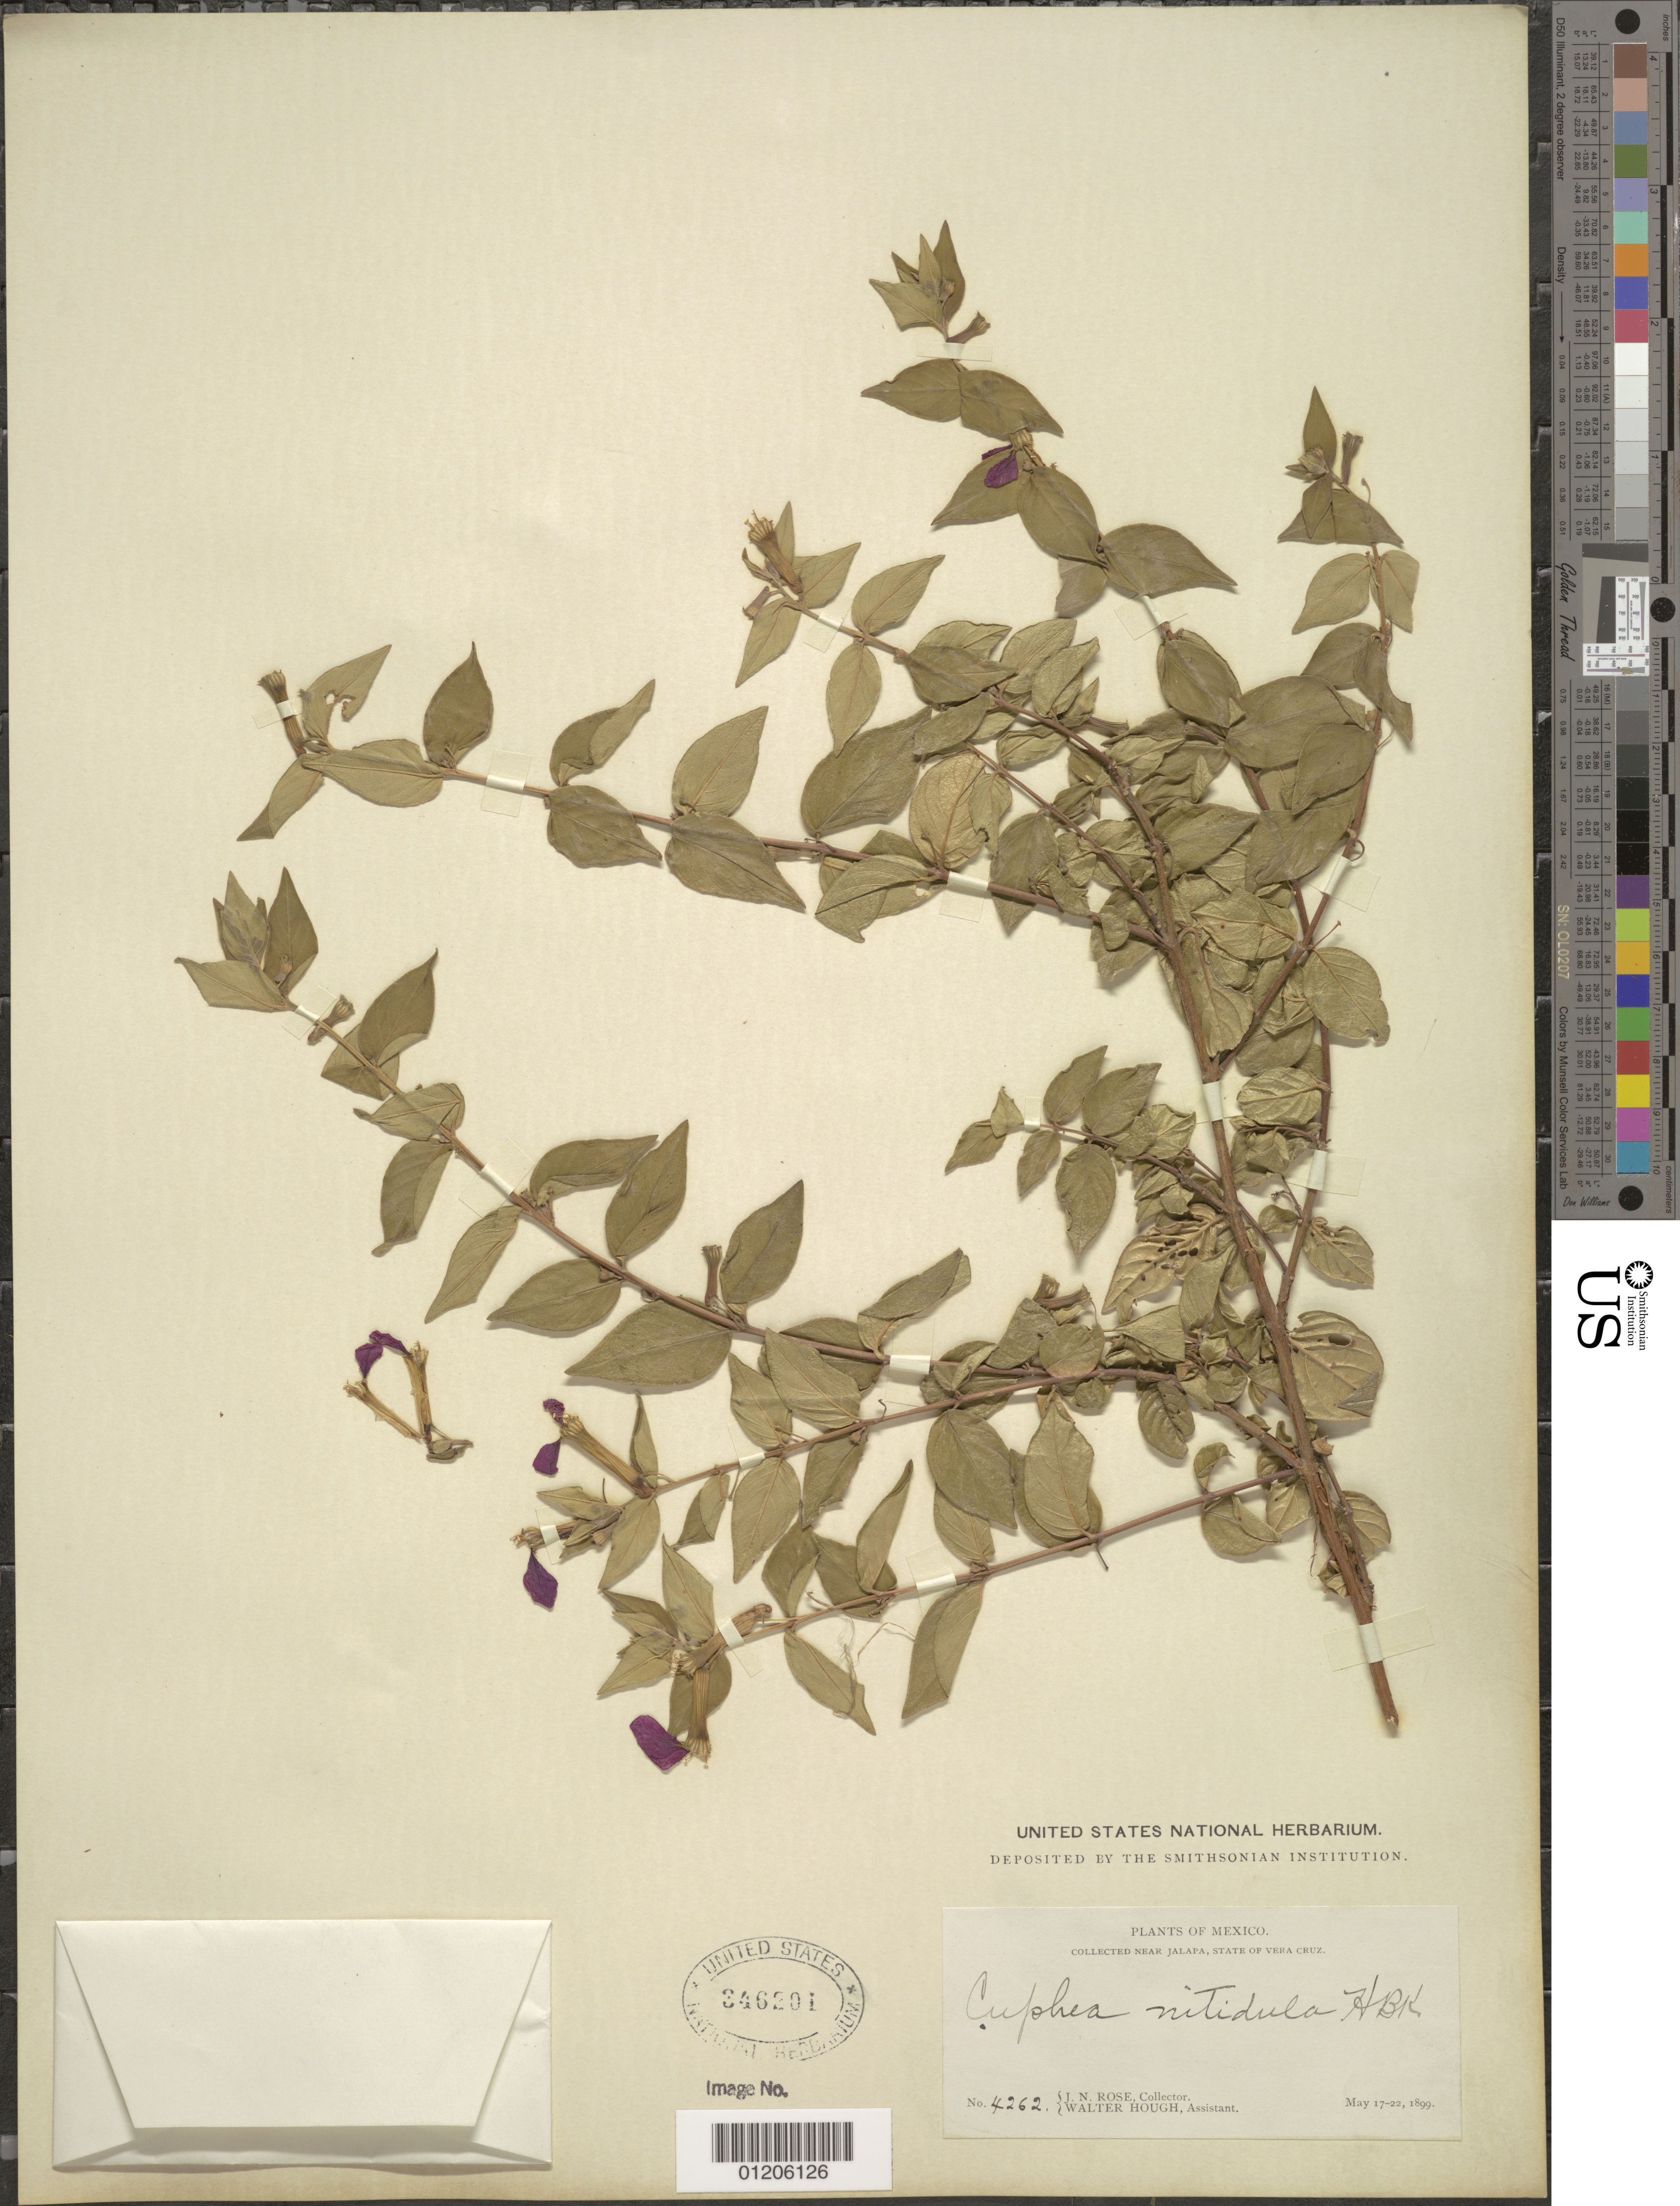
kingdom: Plantae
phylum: Tracheophyta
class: Magnoliopsida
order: Myrtales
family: Lythraceae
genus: Cuphea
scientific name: Cuphea nitidula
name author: Kunth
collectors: J. N. Rose & W. Hough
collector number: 4262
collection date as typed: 17 May 1899 to 22 May 1899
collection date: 1899-05-17/1899-05-22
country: Mexico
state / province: Veracruz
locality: Near Jalapa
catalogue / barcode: US 346201